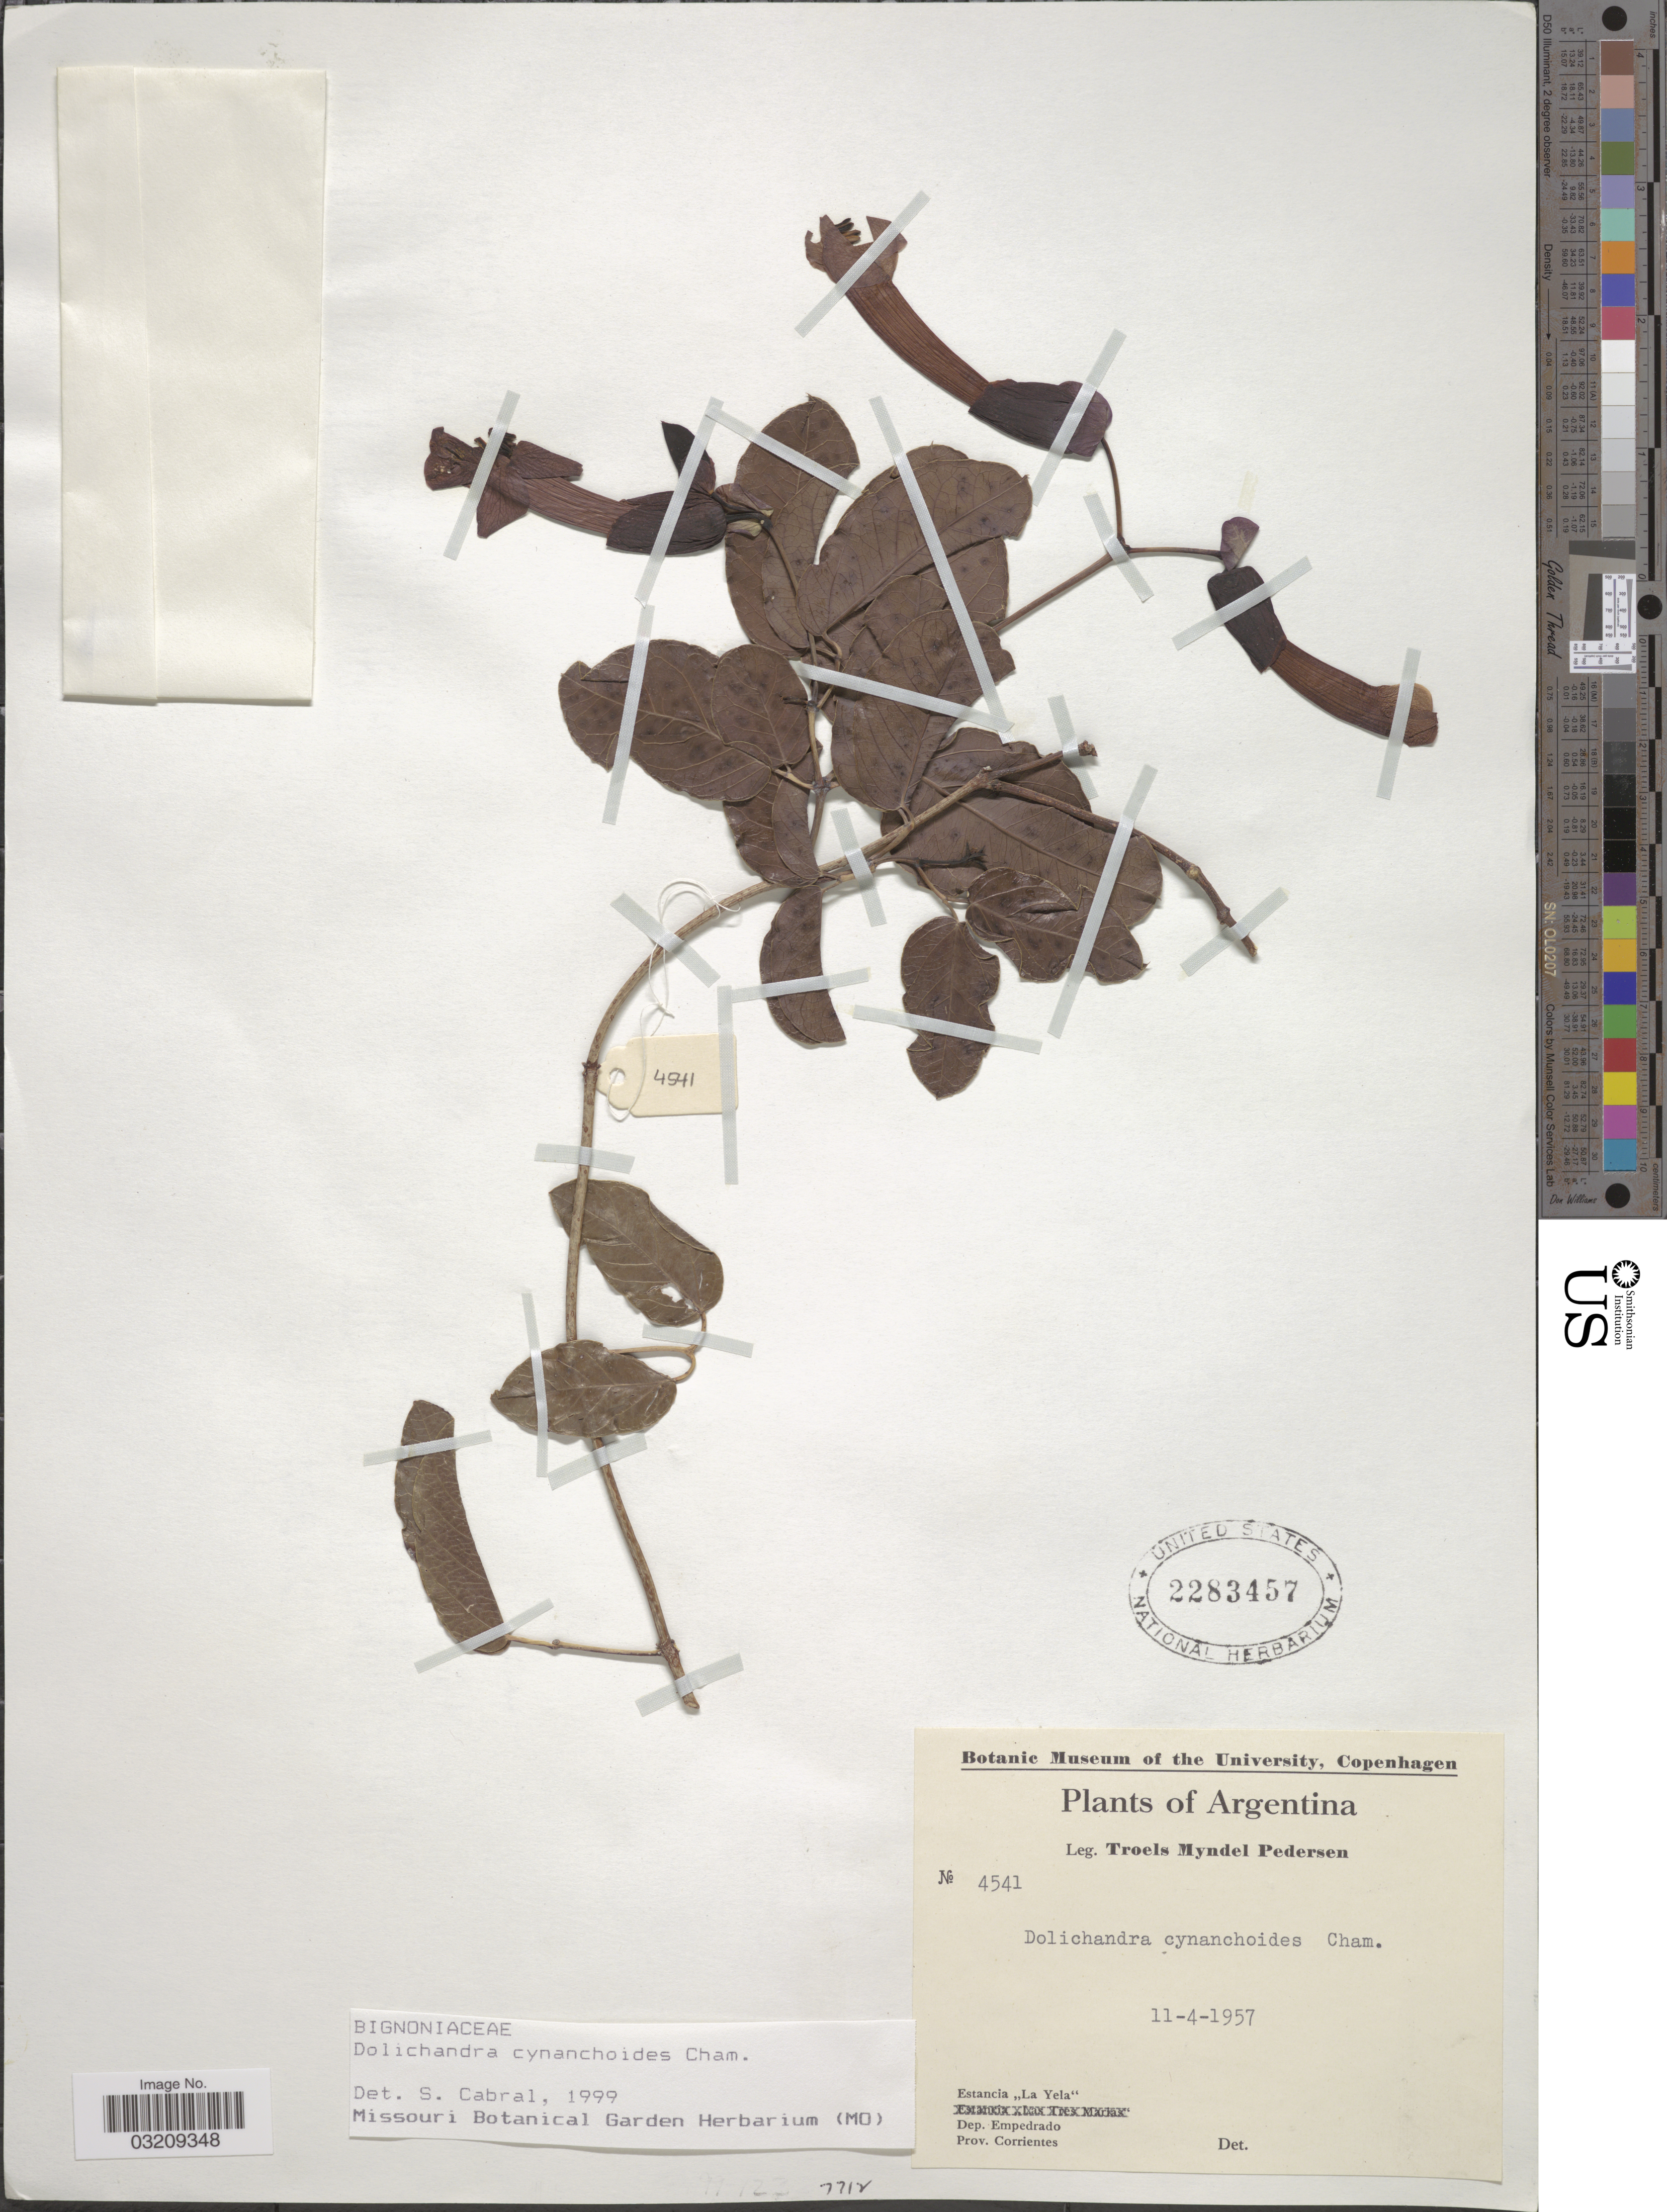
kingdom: Plantae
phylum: Tracheophyta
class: Magnoliopsida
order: Lamiales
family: Bignoniaceae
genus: Dolichandra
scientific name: Dolichandra cynanchoides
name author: Cham.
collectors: T. Pederson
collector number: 4541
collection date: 1957-04-11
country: Argentina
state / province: Corrientes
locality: Estancia "La Yela". Dep. Empedrado.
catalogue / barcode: US 2283457